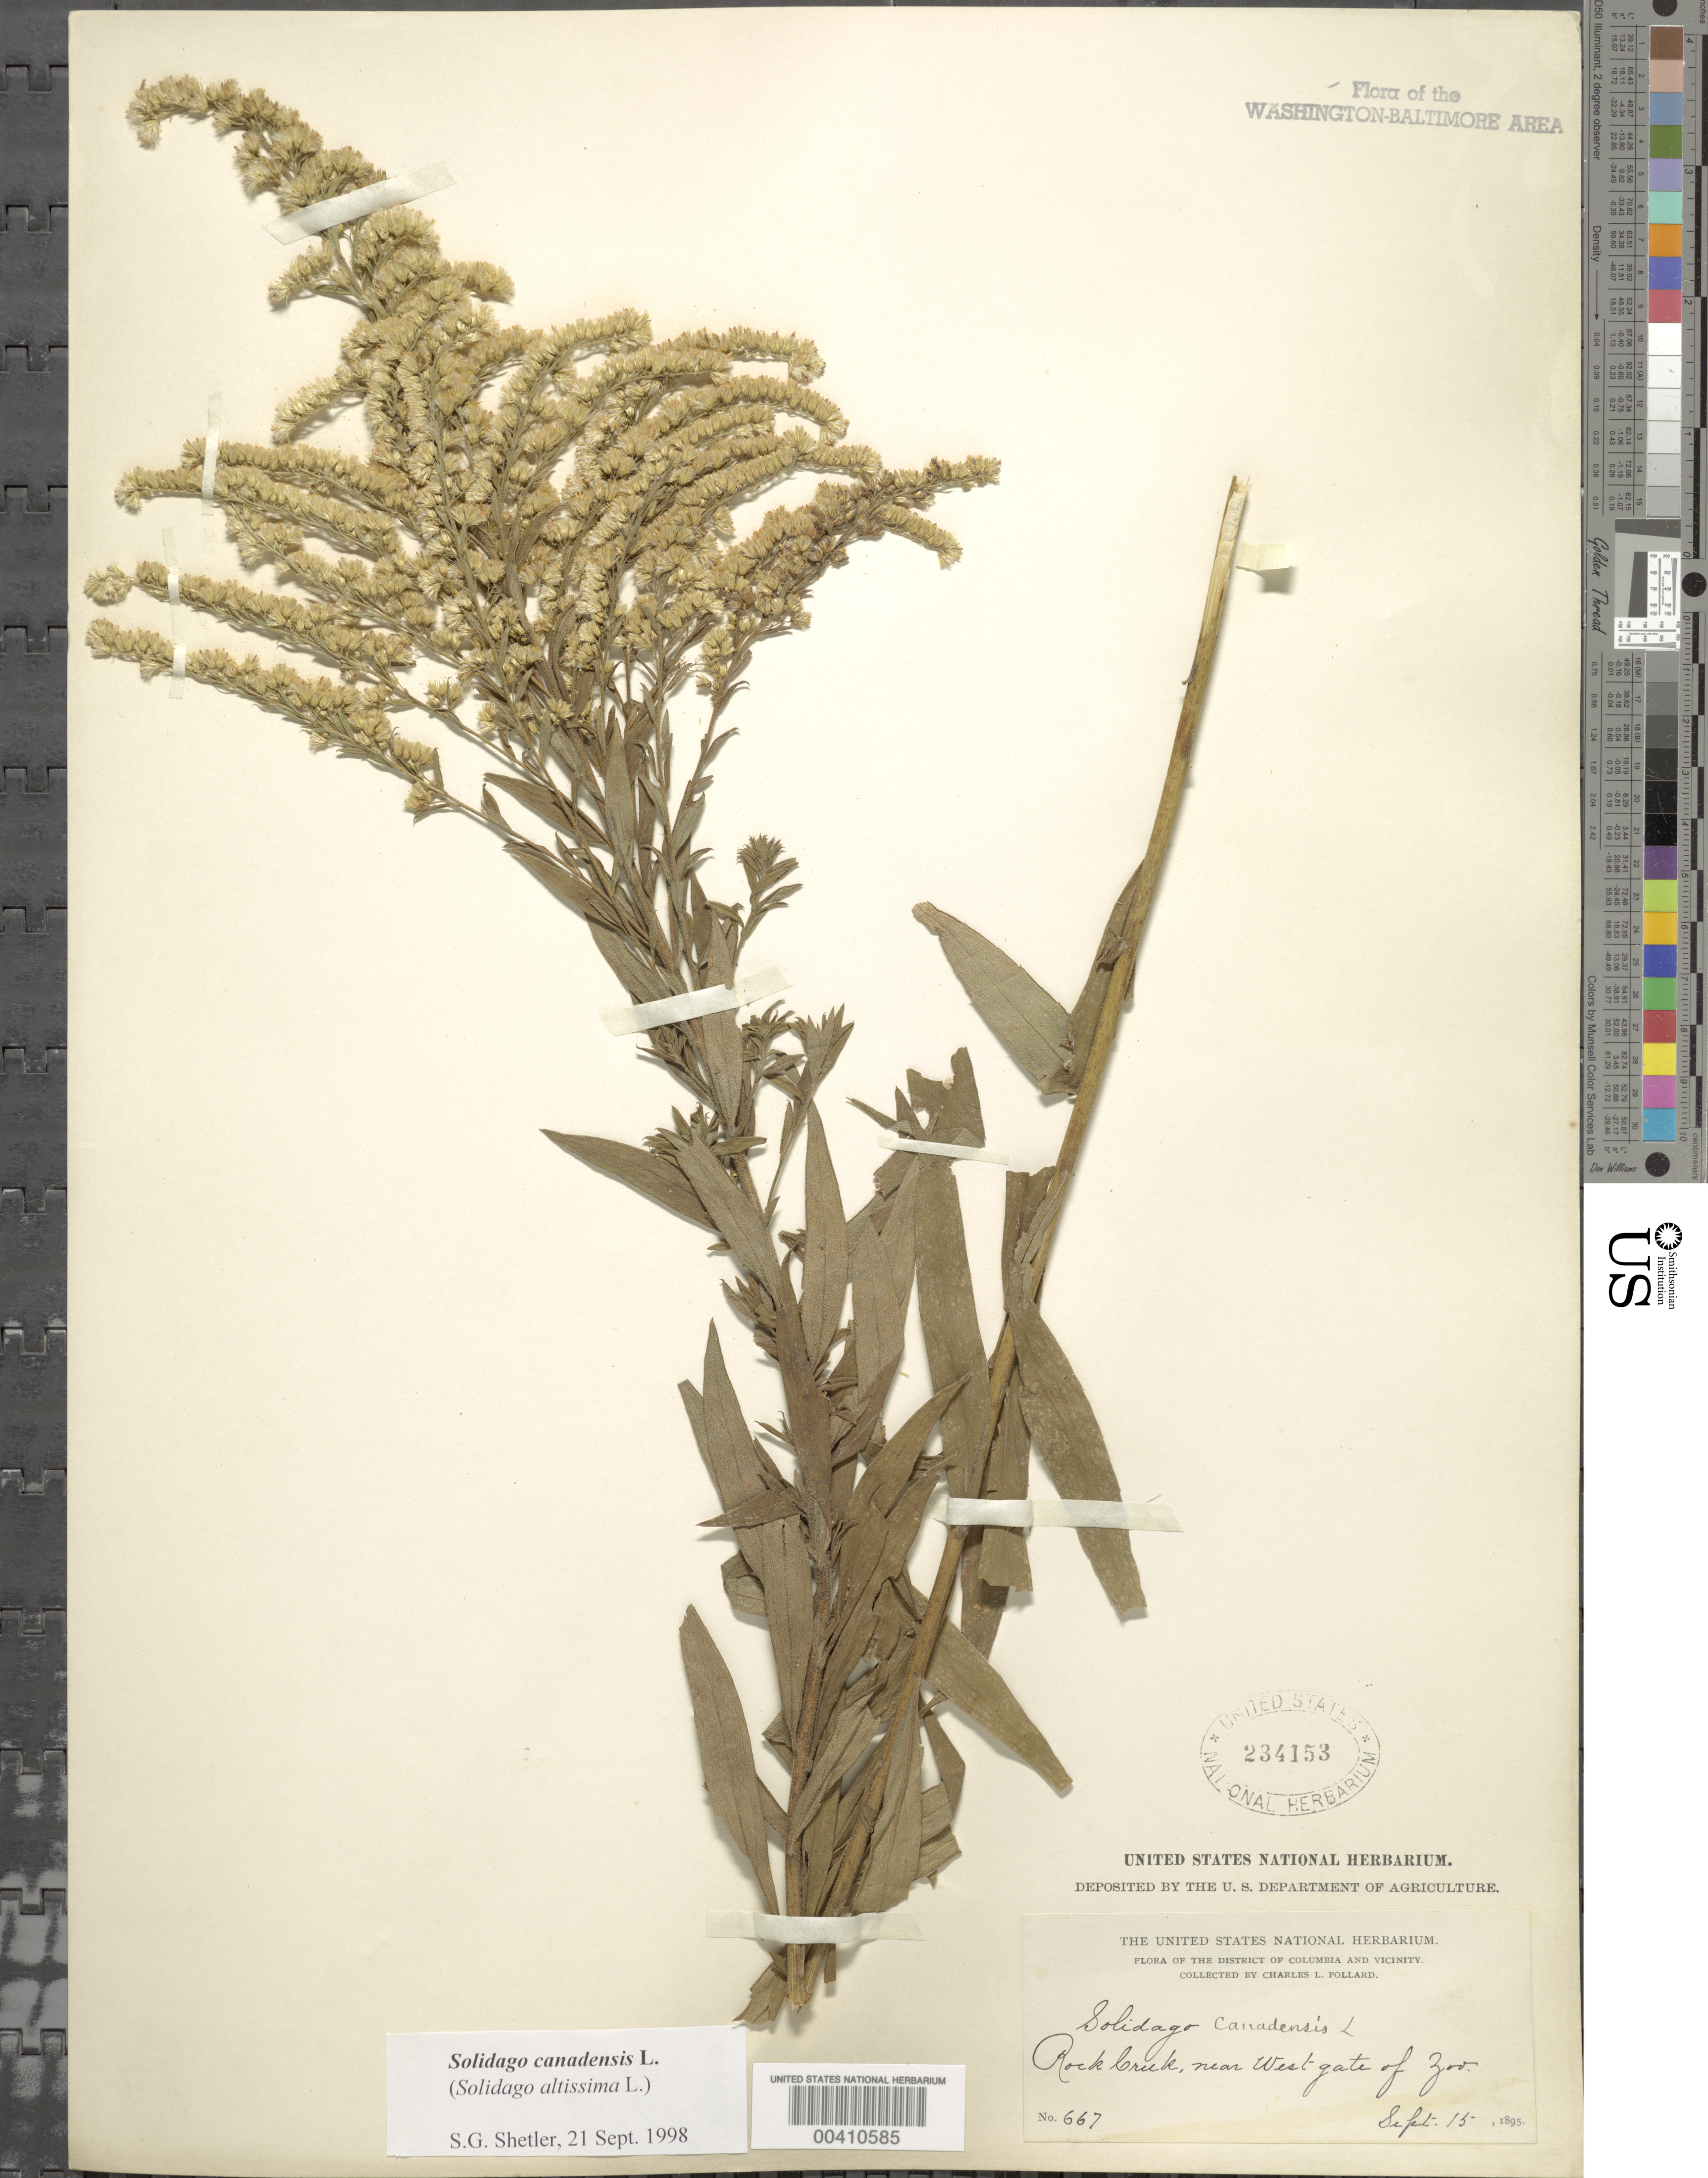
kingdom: Plantae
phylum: Tracheophyta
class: Magnoliopsida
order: Asterales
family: Asteraceae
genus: Solidago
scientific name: Solidago canadensis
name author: L.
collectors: C. L. Pollard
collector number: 667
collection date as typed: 15 Sep 1895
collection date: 1895-09-15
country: United States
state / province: District of Columbia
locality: Rock Creek near west gate of Zoo Rock Creek Park & vicinity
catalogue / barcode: US 234153